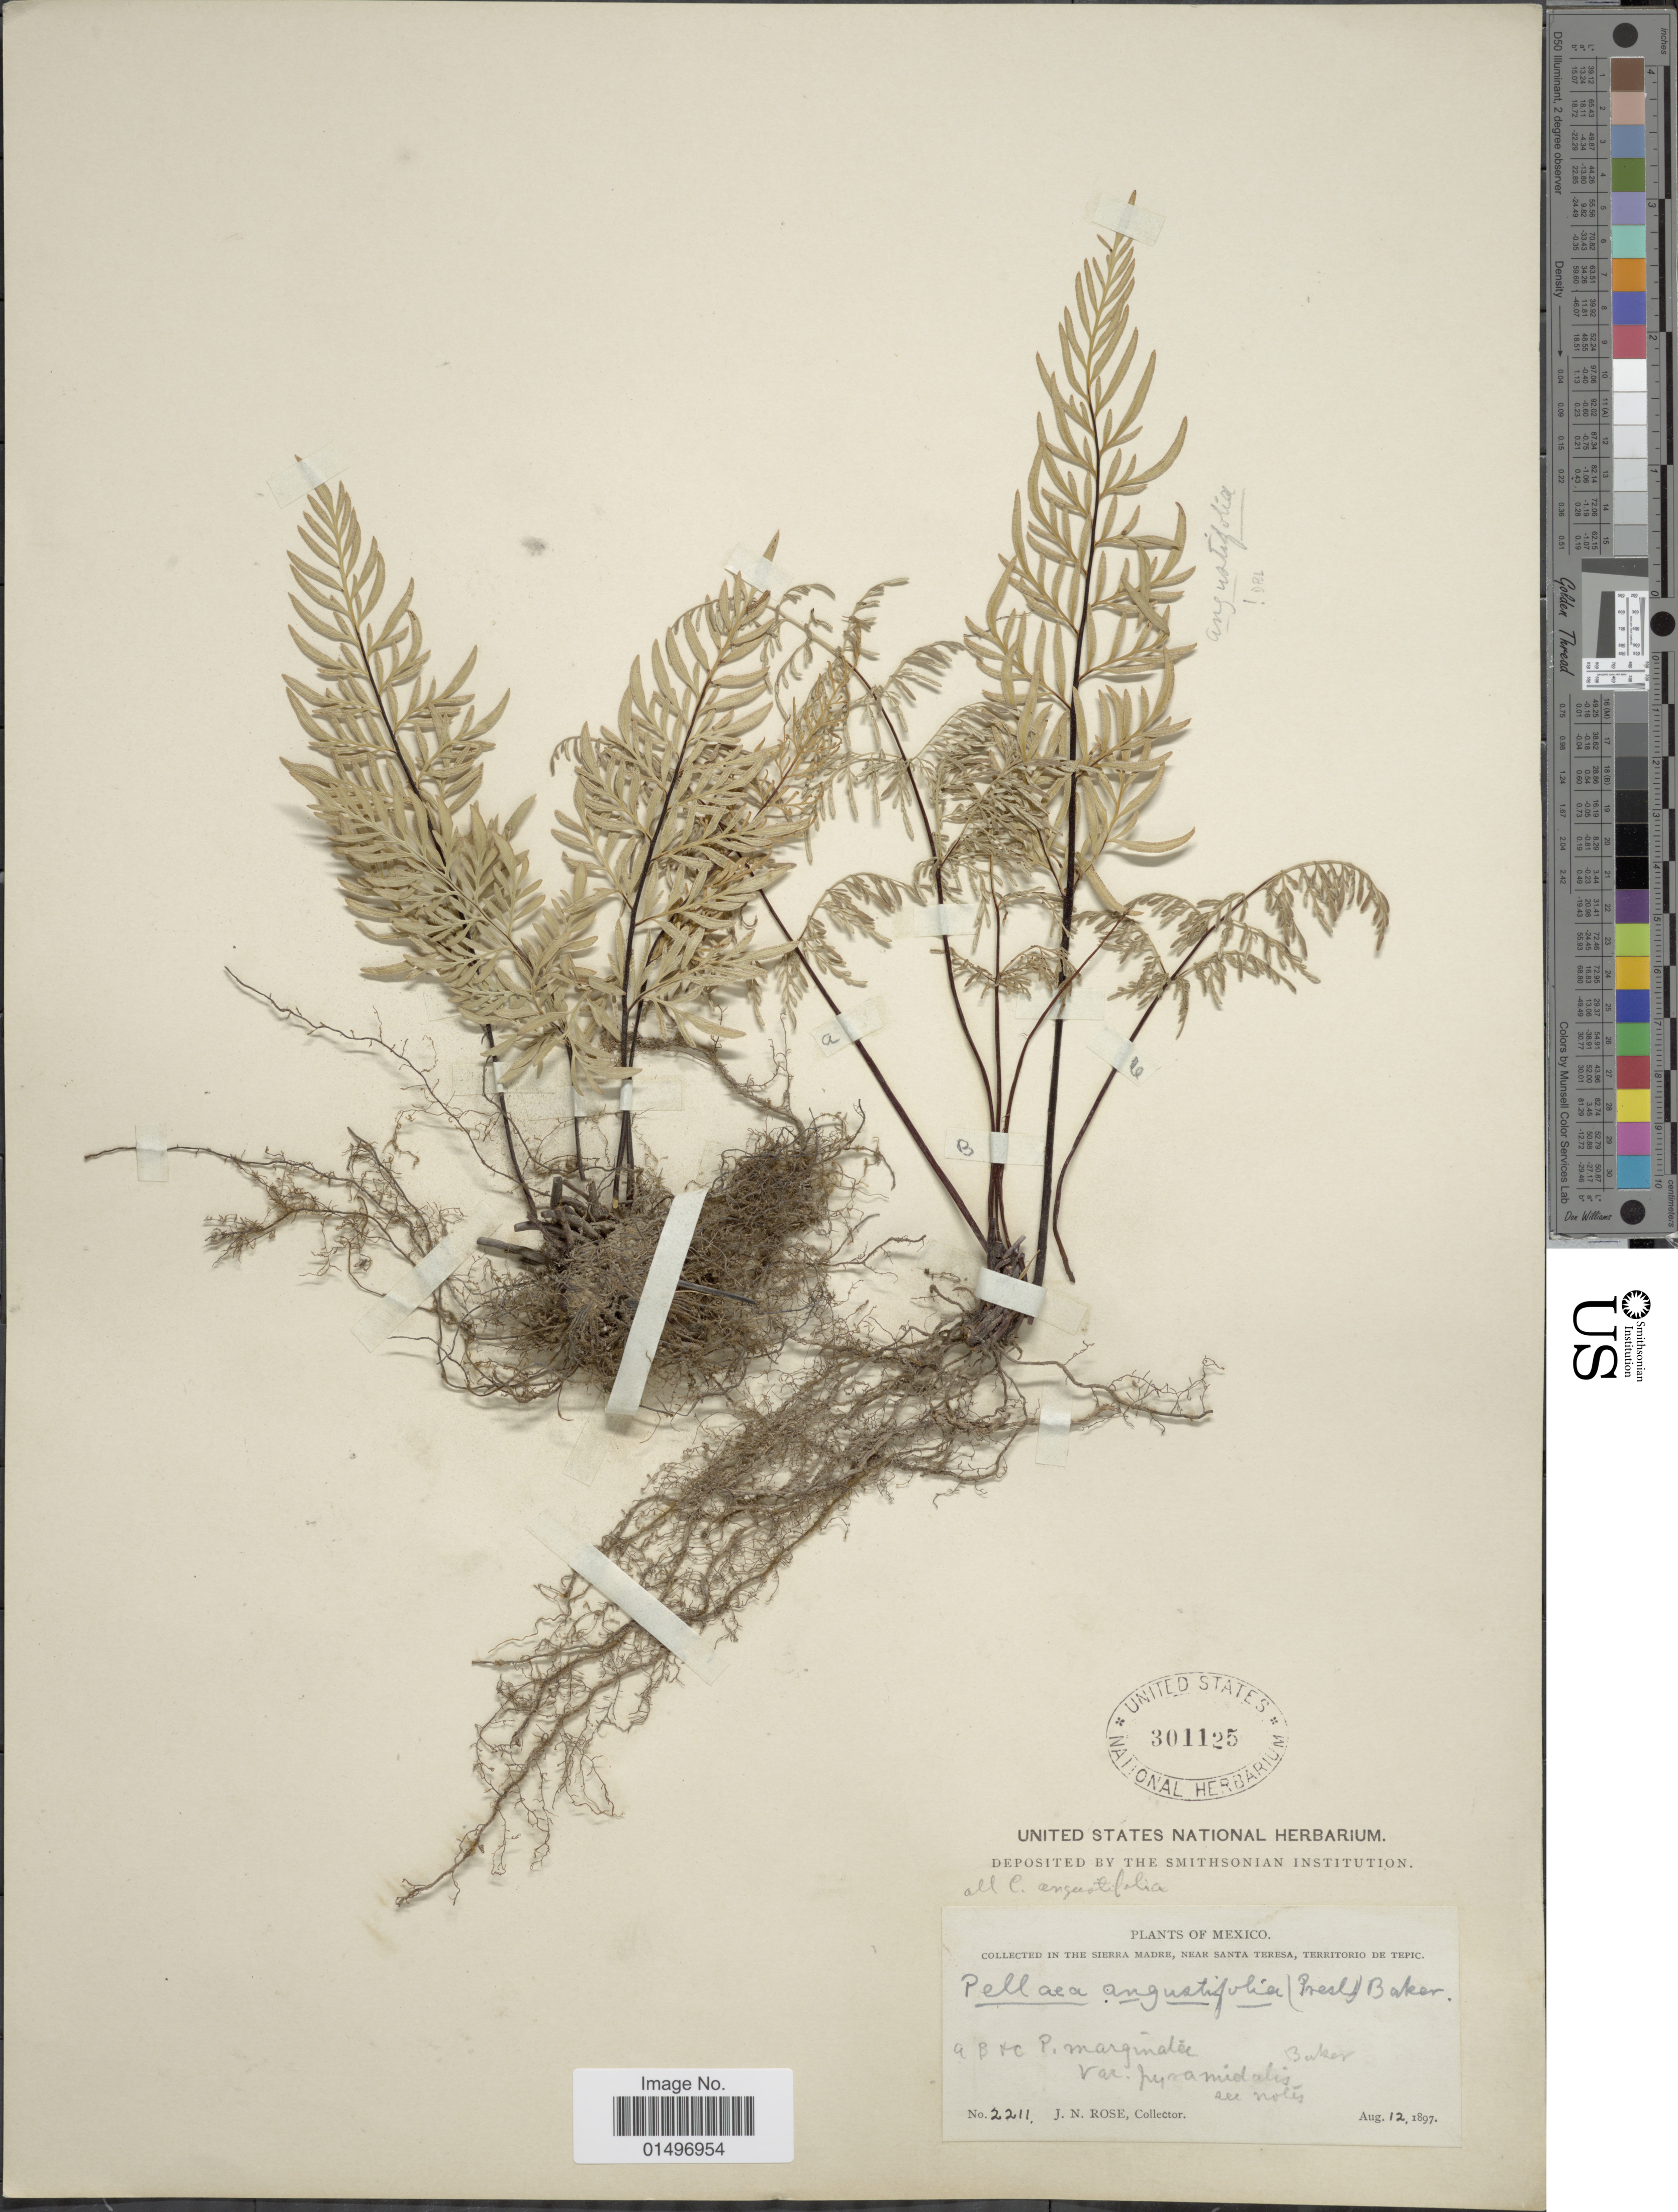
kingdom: Plantae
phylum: Tracheophyta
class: Polypodiopsida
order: Polypodiales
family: Pteridaceae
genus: Gaga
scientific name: Gaga angustifolia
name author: (Kunth) Fay W. Li & Windham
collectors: J. N. Rose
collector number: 2211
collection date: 1897-08-12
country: Mexico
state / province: México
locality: Mexico, in the Sierra Madre, near Santa Teresa, Territorio de Tepic.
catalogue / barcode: US 301125